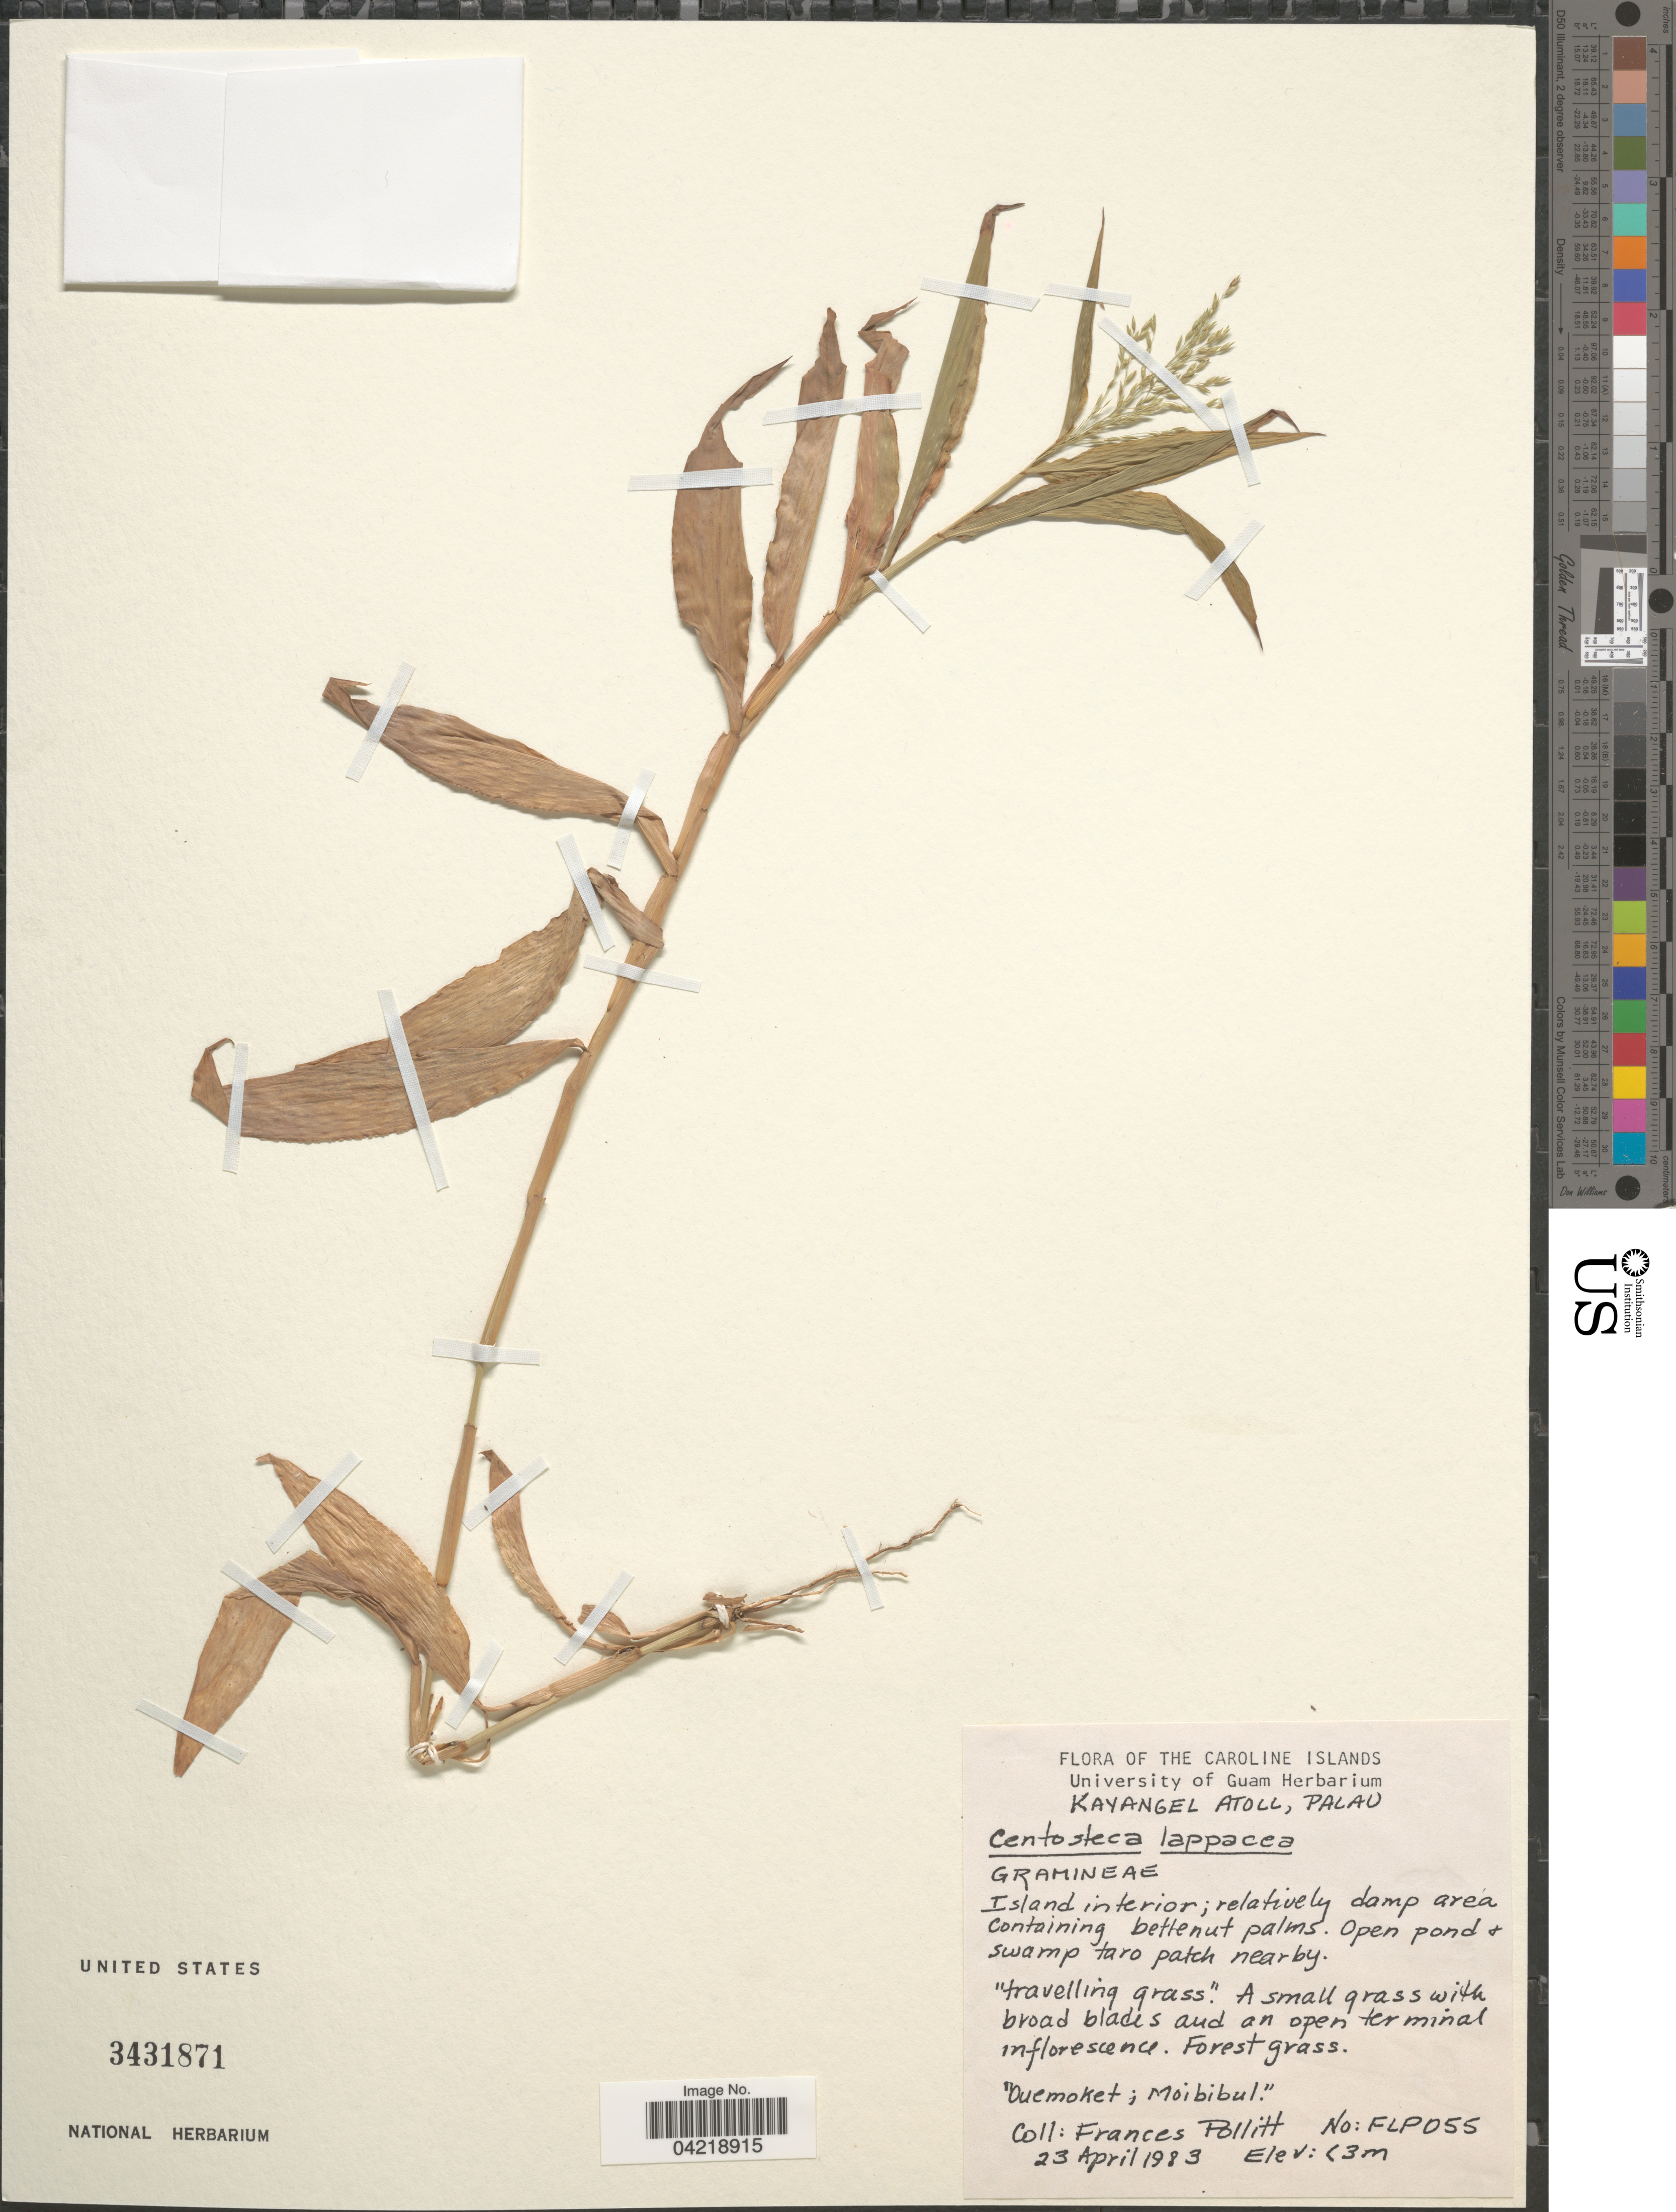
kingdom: Plantae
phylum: Tracheophyta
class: Liliopsida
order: Poales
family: Poaceae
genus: Centotheca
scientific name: Centotheca lappacea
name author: (L.) Desv.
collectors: F. Pollitt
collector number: FLP055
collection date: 1983-04-23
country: Palau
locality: Caroline Islands. Kayangel Atoll, Palau. Island interior.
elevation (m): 3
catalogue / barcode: US 3431871